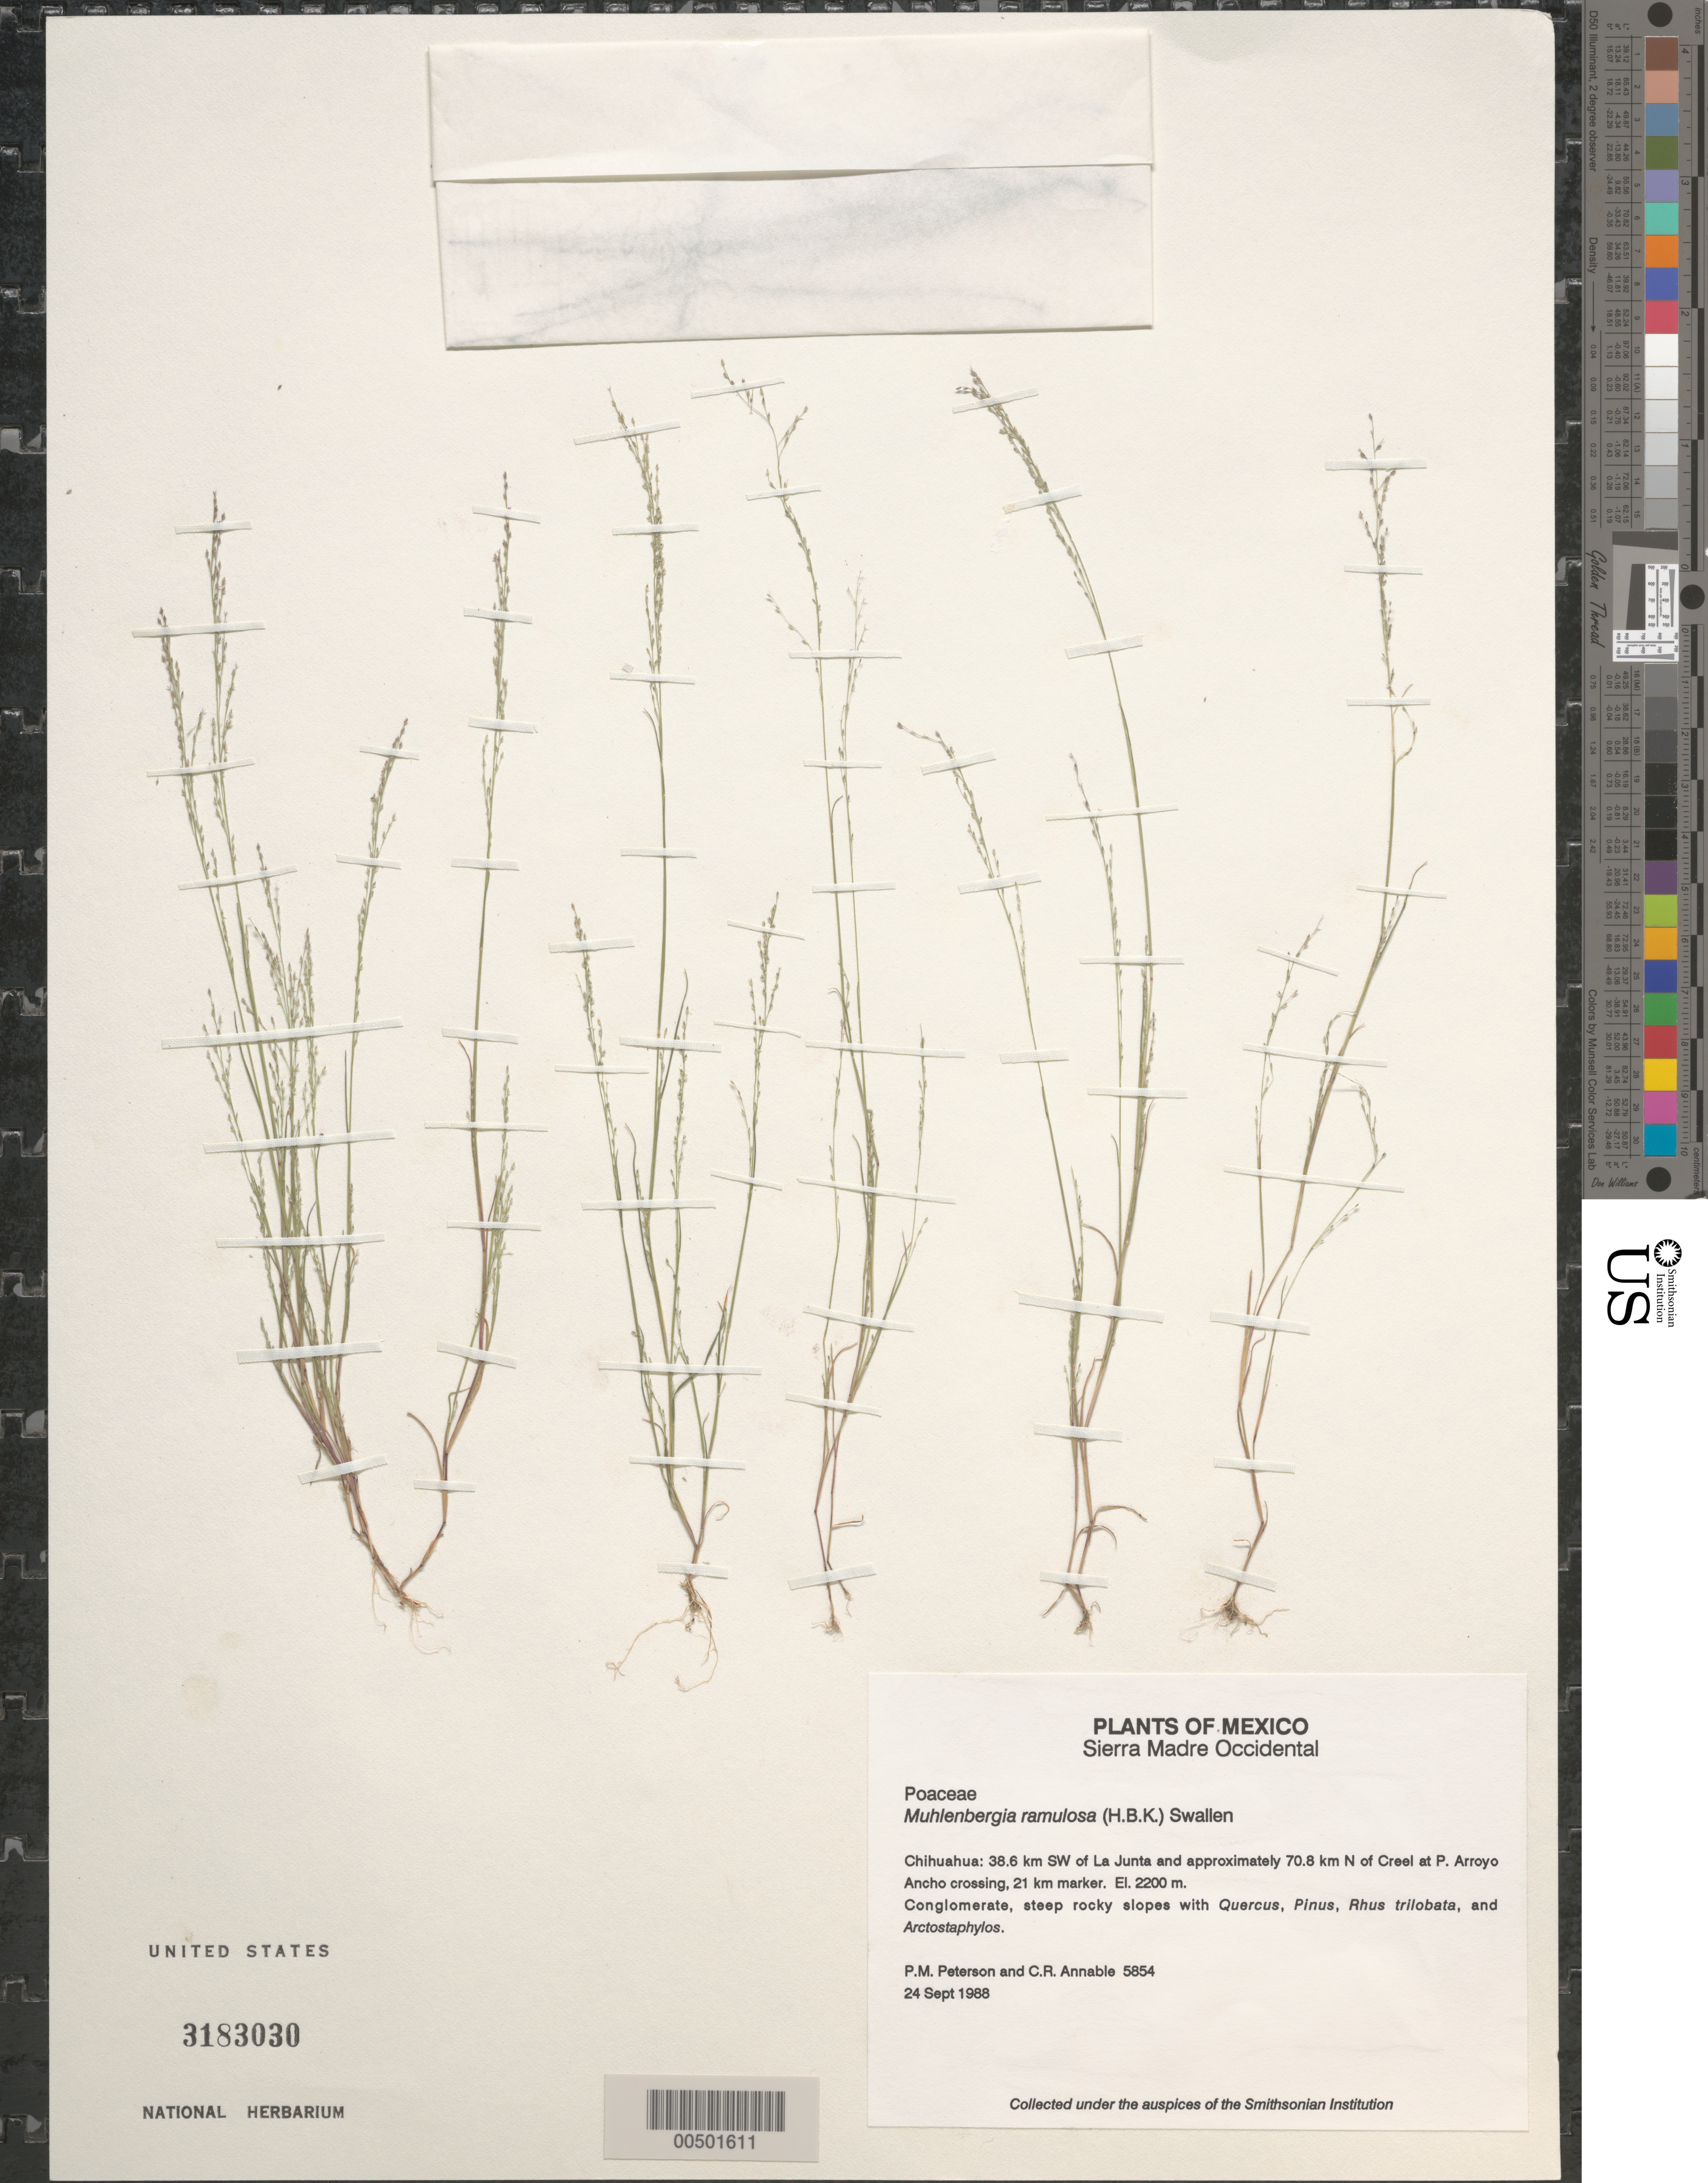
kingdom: Plantae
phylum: Tracheophyta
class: Liliopsida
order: Poales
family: Poaceae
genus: Muhlenbergia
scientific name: Muhlenbergia ramulosa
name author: (Kunth) Swallen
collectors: P. M. Peterson & C. R. Annable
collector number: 05854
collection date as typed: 24 Sep 1988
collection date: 1988-09-24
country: Mexico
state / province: Chihuahua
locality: Sierra Madre Occidental, 38.6 km SW of La Junta and approximately 70.8 km N of Creel at P. Arroyo Ancho crossing, 21 km marker.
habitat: Conglomerate, steep rocky slopes with Quercus, Pinus, Rhus trilobata, and Arctostaphylos.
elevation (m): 2200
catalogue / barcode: US 3183030